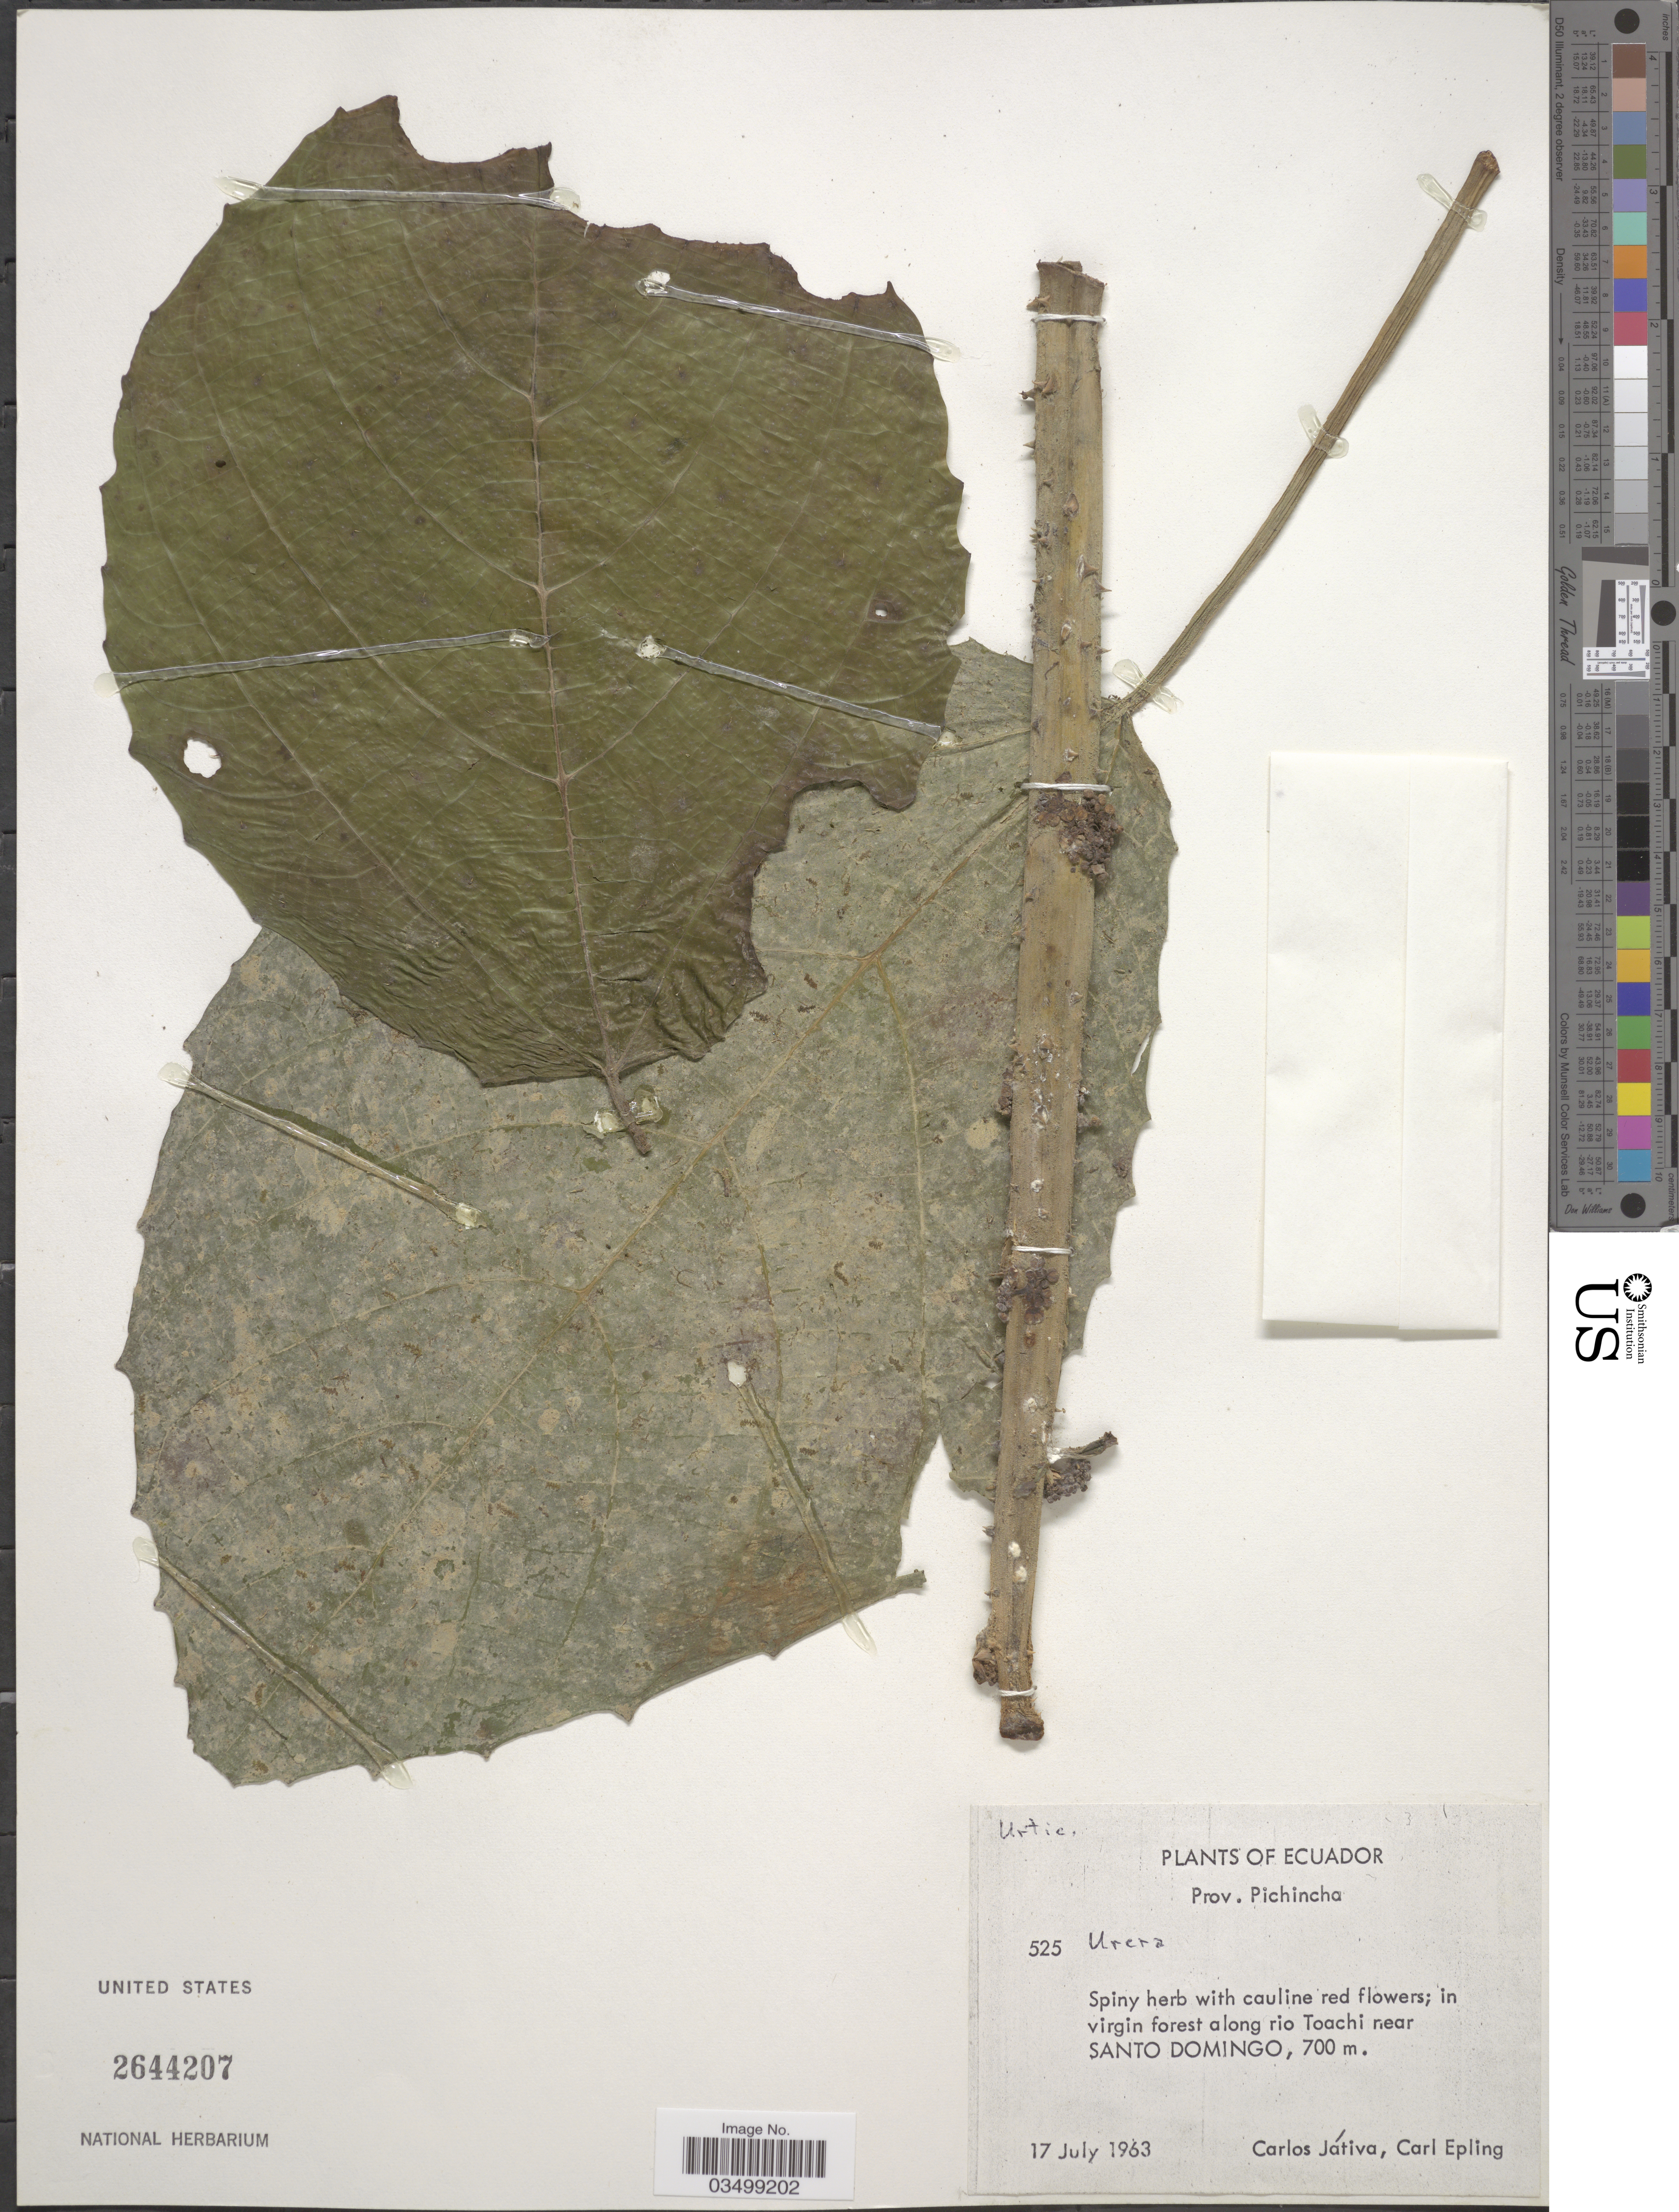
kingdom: Plantae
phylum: Tracheophyta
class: Magnoliopsida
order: Rosales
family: Urticaceae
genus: Urera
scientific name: Urera sp.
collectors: C. D. Játiva & C. C. Epling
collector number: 525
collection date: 1963-07-17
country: Ecuador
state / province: Pichincha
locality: In virgin forest along rio Toachi near Santo Domingo.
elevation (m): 700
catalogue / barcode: US 2644207